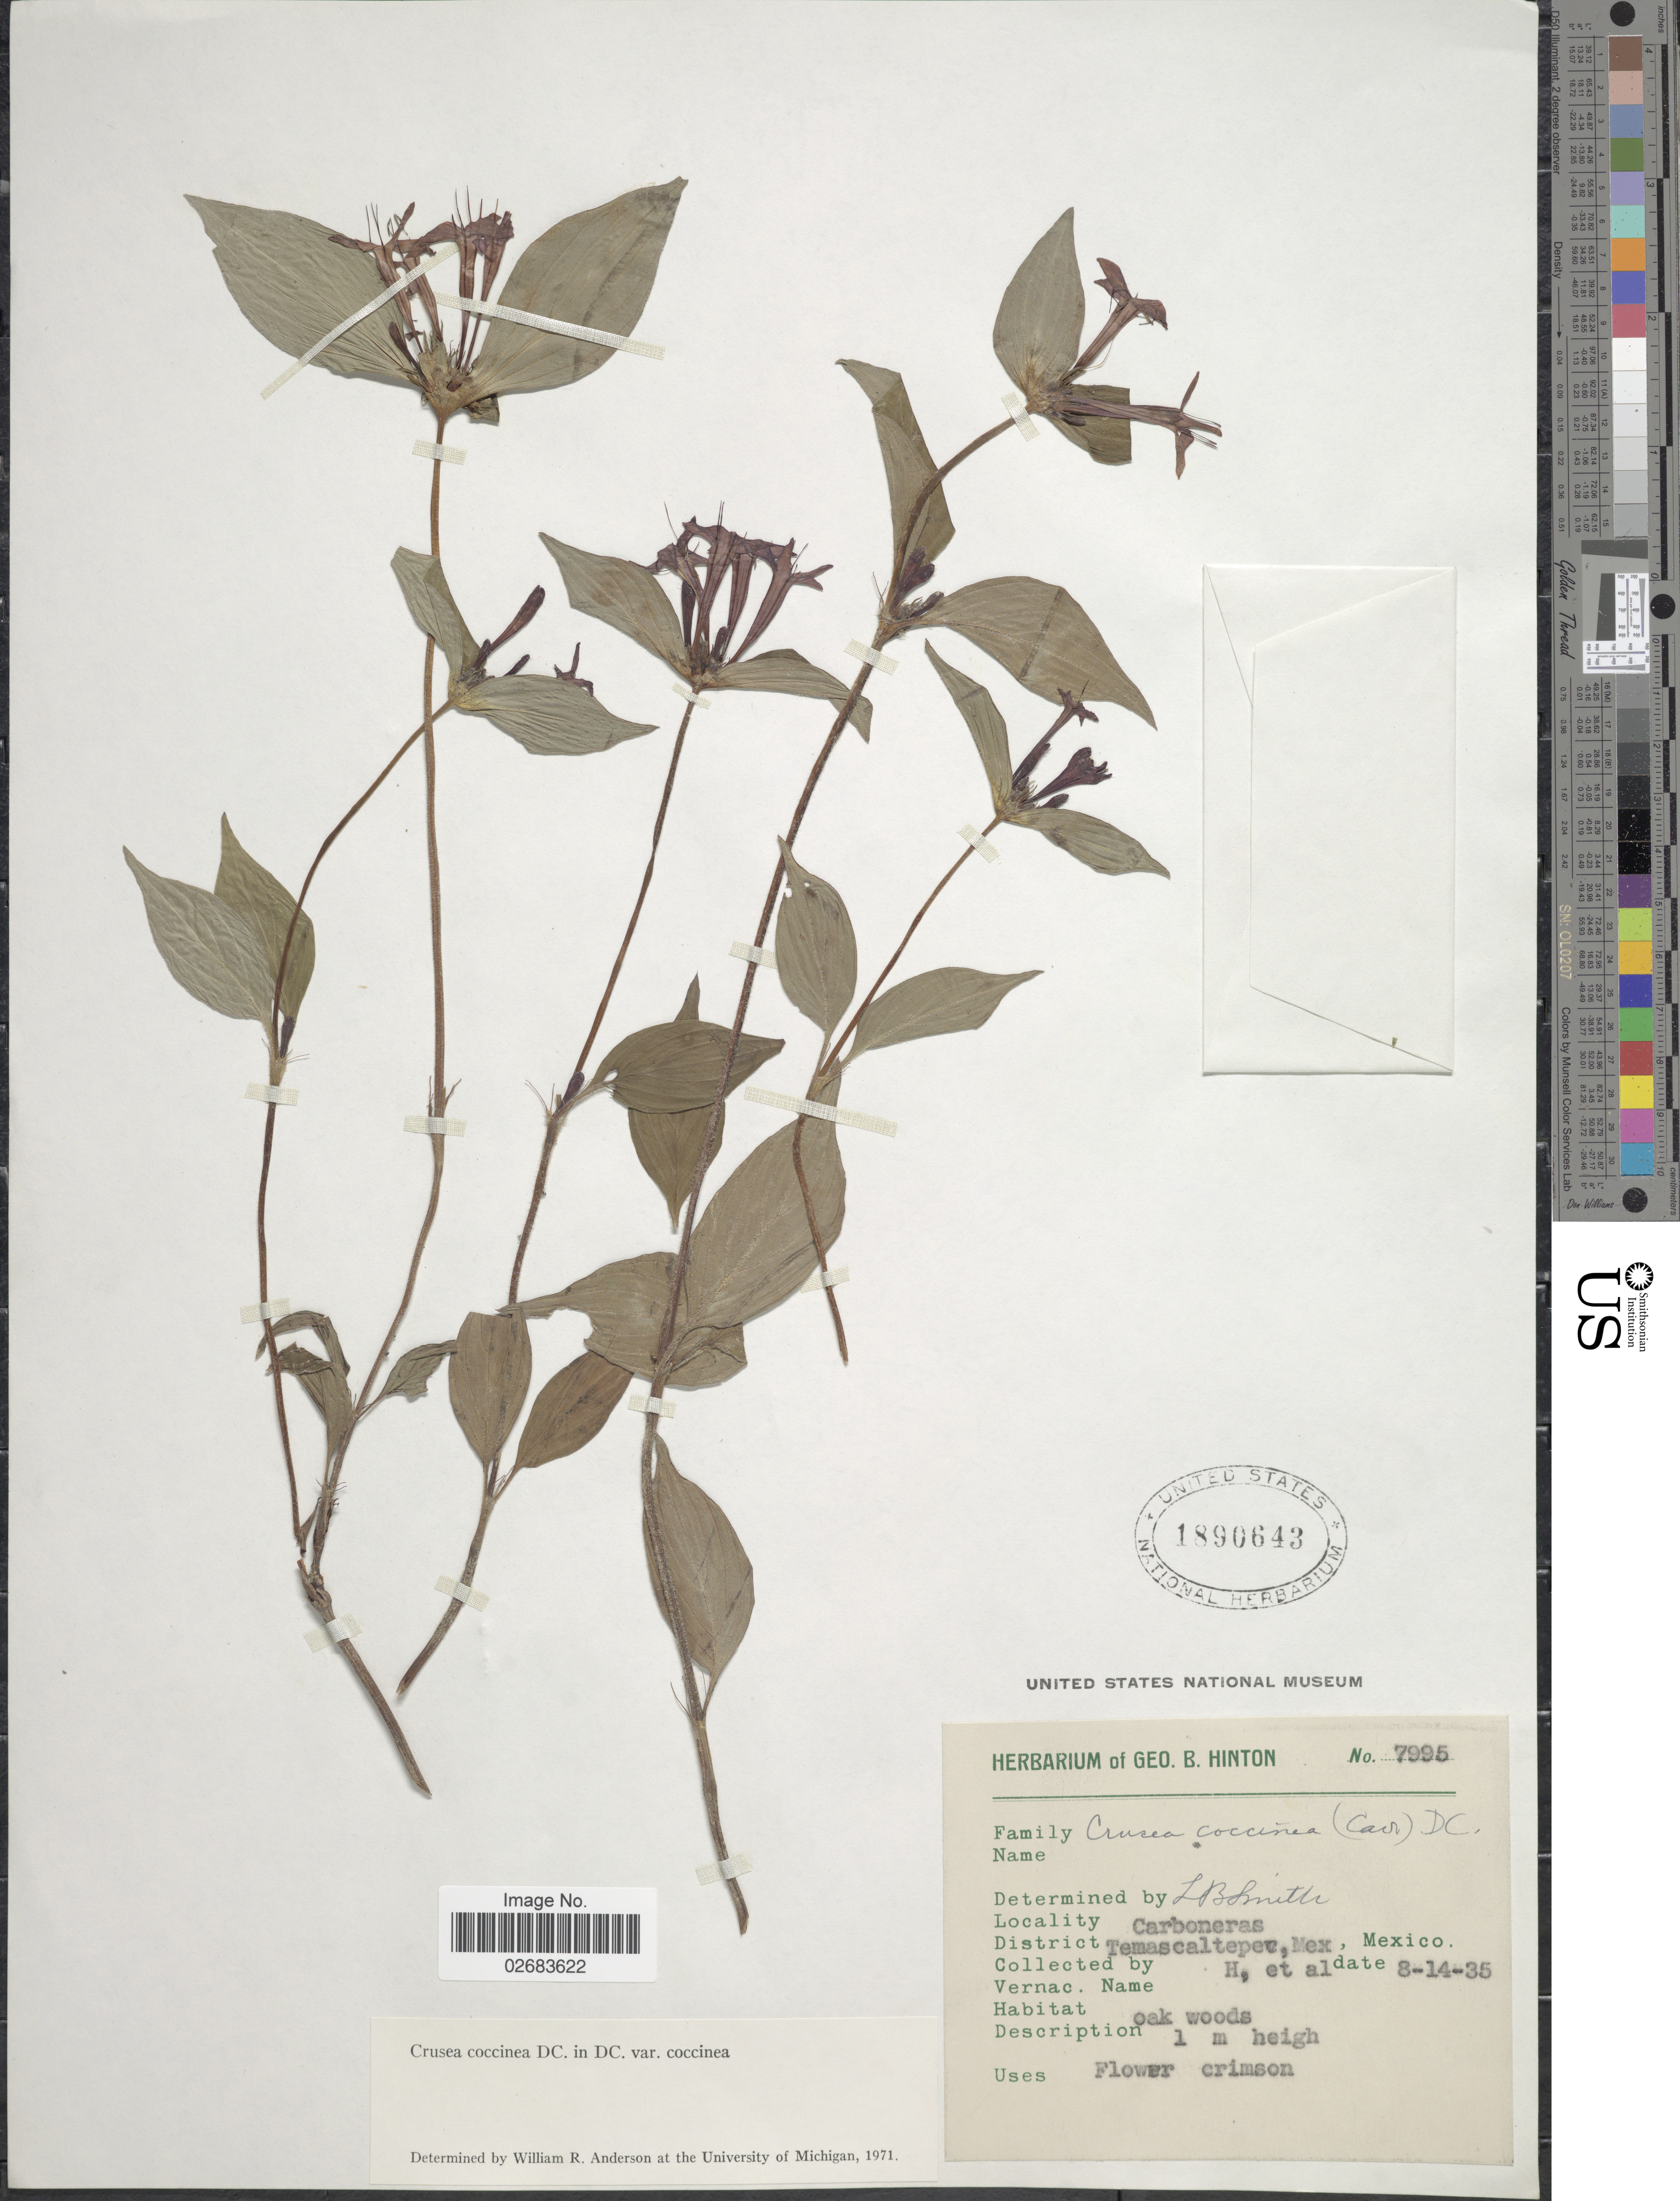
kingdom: Plantae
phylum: Tracheophyta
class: Magnoliopsida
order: Gentianales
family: Rubiaceae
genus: Crusea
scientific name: Crusea coccinea var. coccinea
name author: DC.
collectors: G. B. Hinton & et al.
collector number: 7995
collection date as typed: Transcribed d/m/y: 14/8/35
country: Mexico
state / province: México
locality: Carboneras. District Temascaltepec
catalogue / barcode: US 1890643